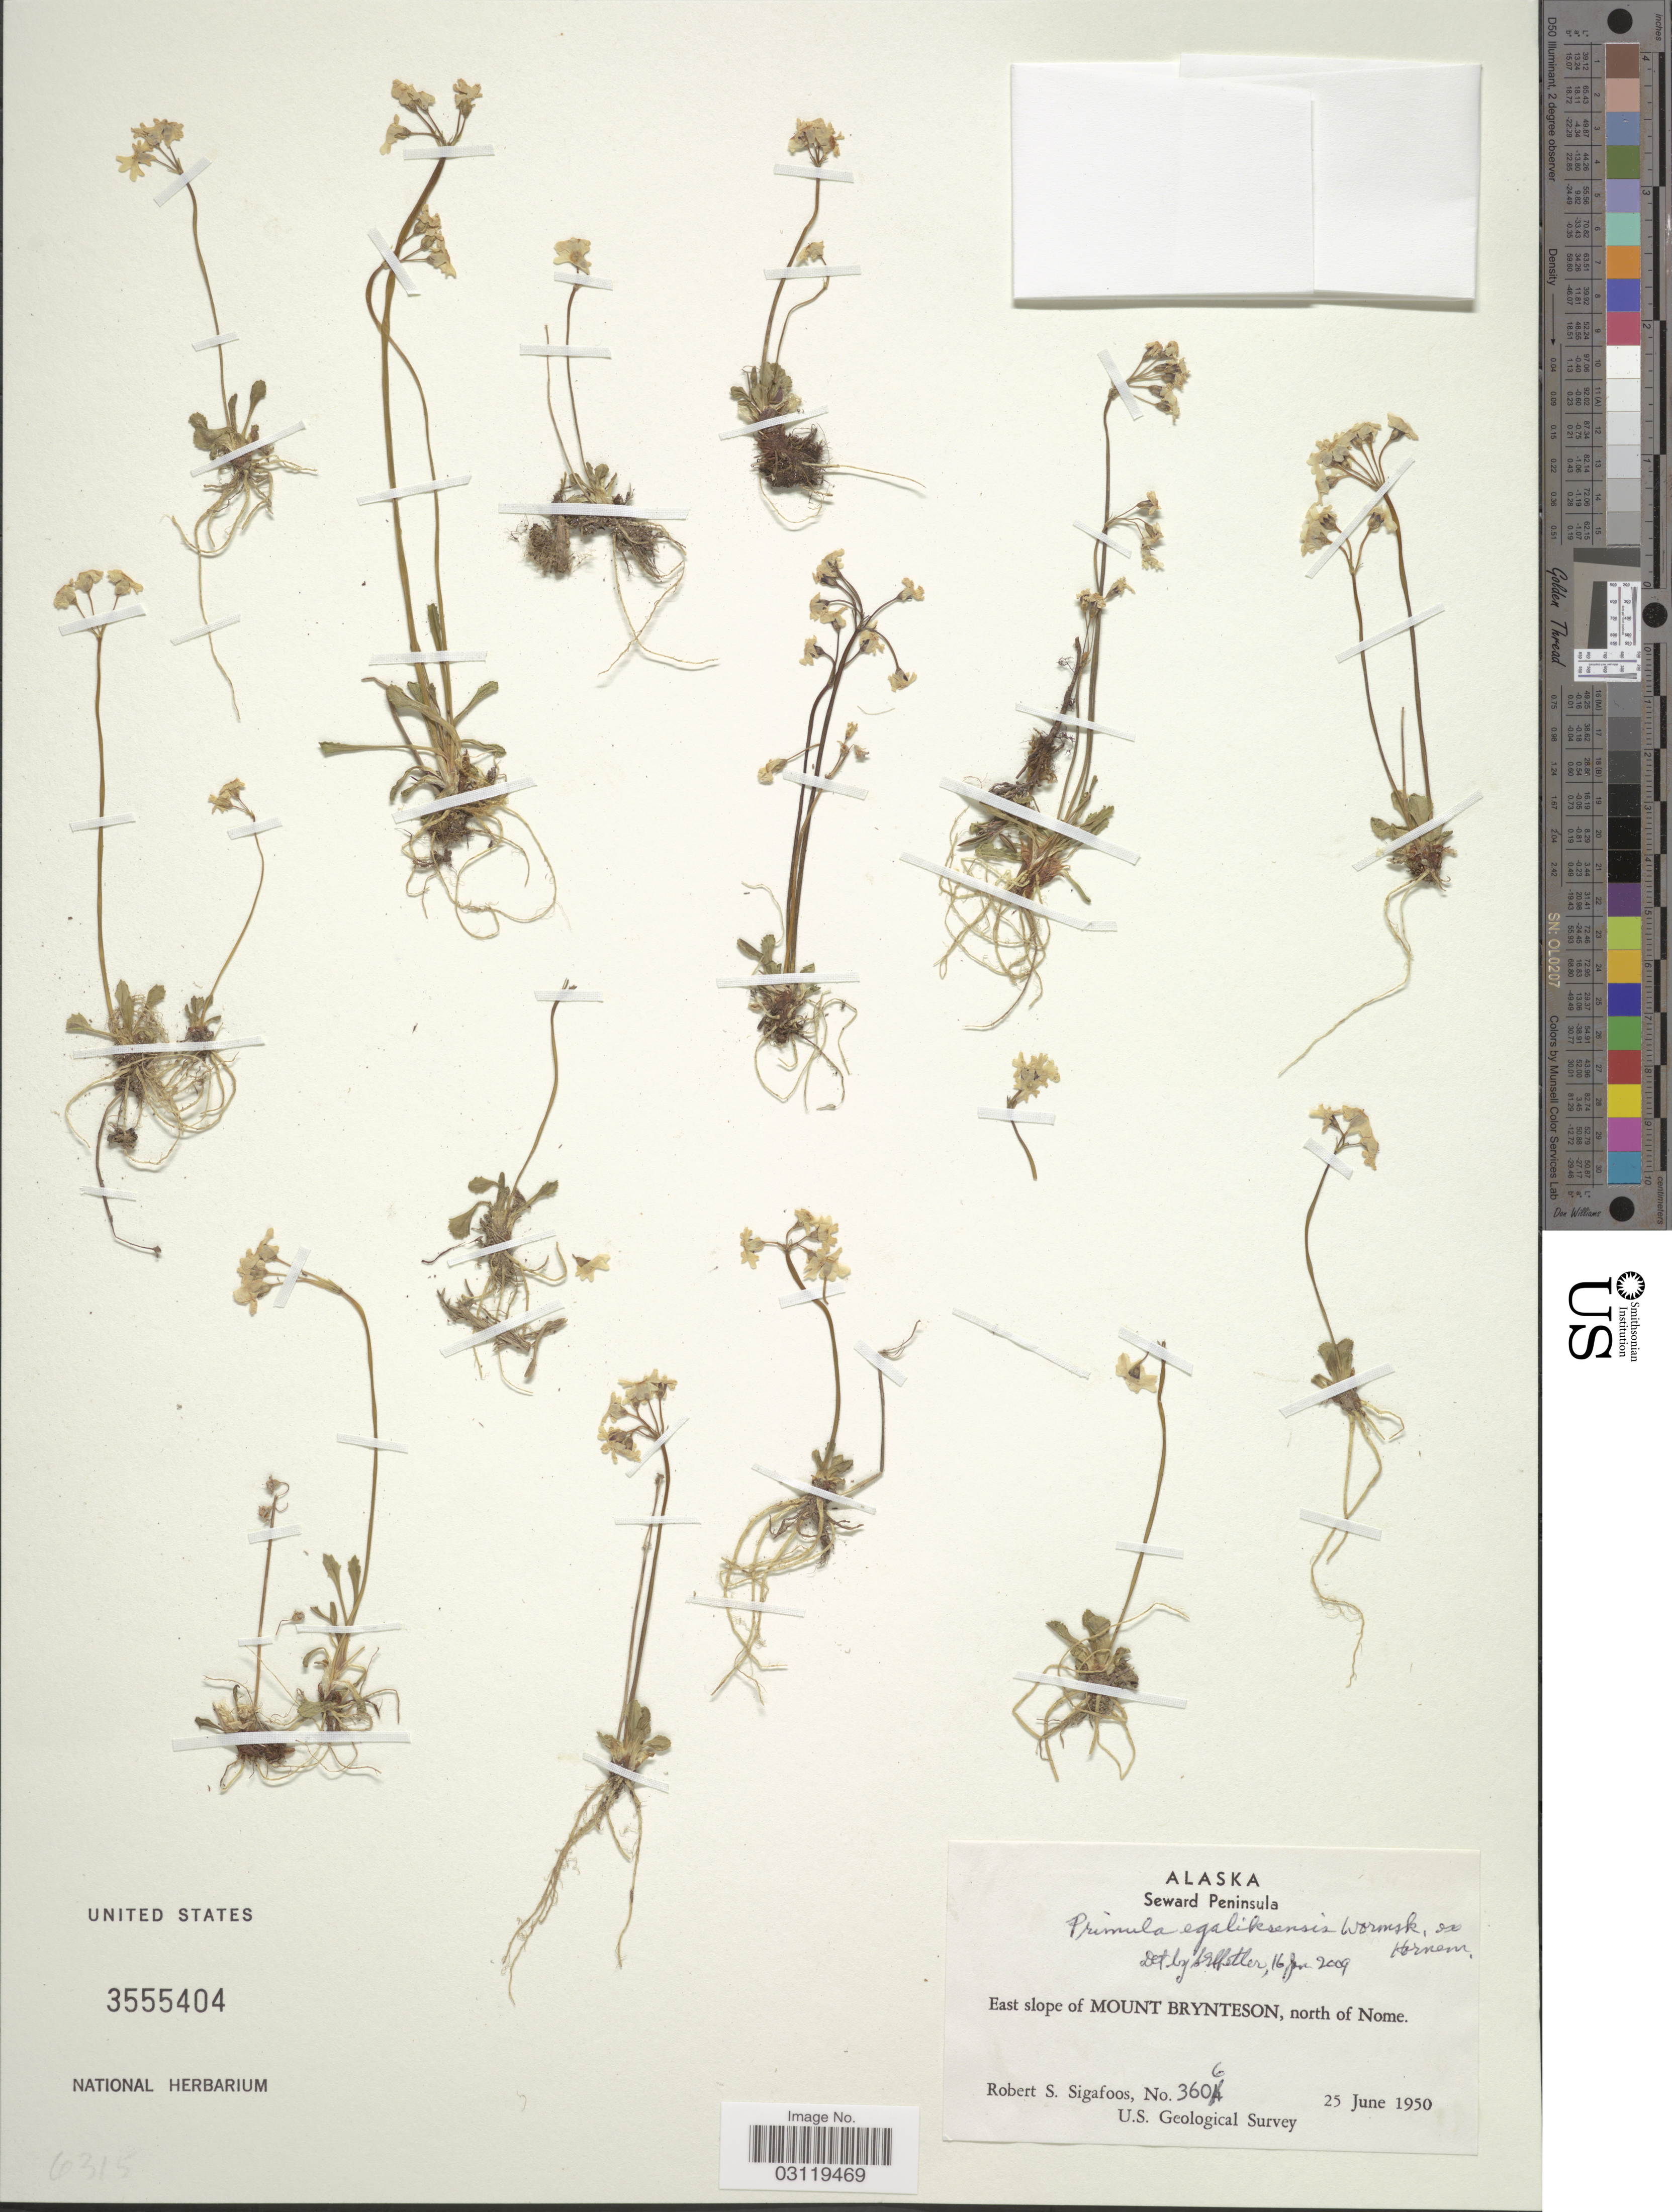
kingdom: Plantae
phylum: Tracheophyta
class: Magnoliopsida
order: Ericales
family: Primulaceae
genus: Primula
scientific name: Primula egaliksensis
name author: Wormsk.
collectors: R. Sigafoos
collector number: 3606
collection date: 1950-06-25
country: United States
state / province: Alaska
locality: Seward Peninsula. East slope of Mount Brynteson, north of Nome.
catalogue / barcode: US 3555404